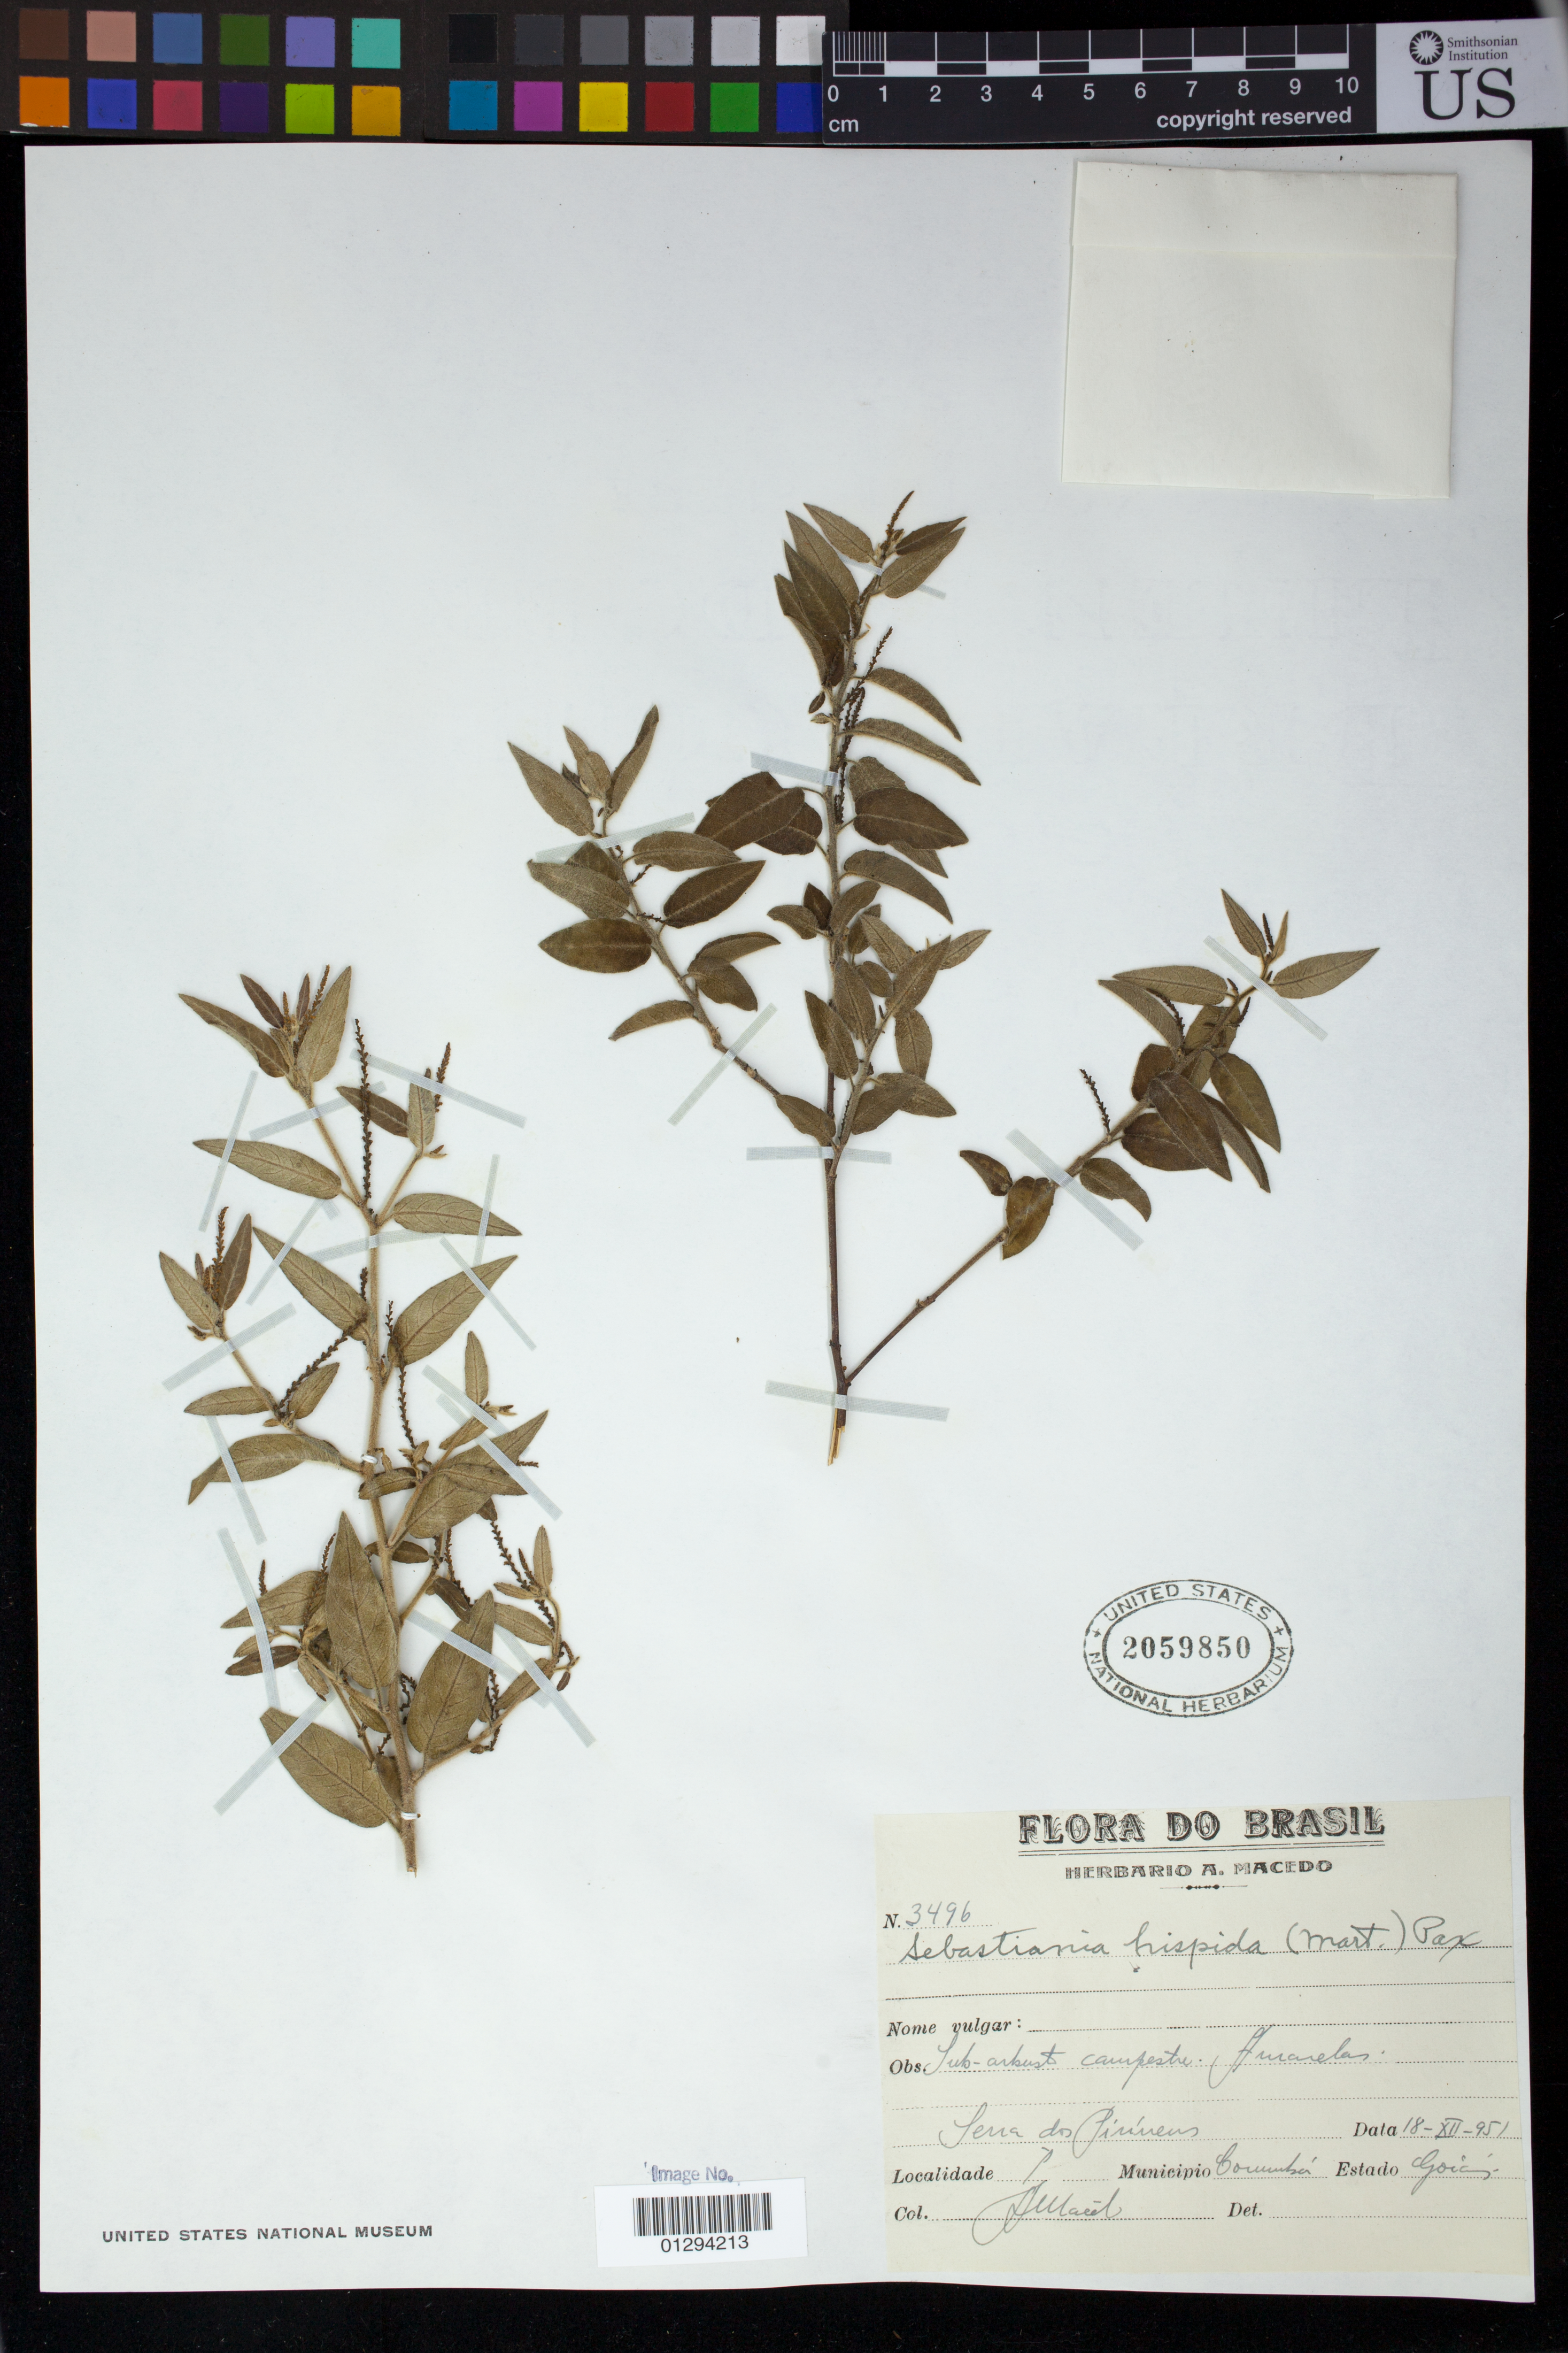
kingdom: Plantae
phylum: Tracheophyta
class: Magnoliopsida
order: Malpighiales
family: Euphorbiaceae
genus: Sebastiania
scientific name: Sebastiania hispida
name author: (Mart.) Pax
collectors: A. Macedo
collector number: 3496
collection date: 1951-12-18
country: Brazil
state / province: Goias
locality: Serra dos Pirineus,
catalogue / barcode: US 2059850